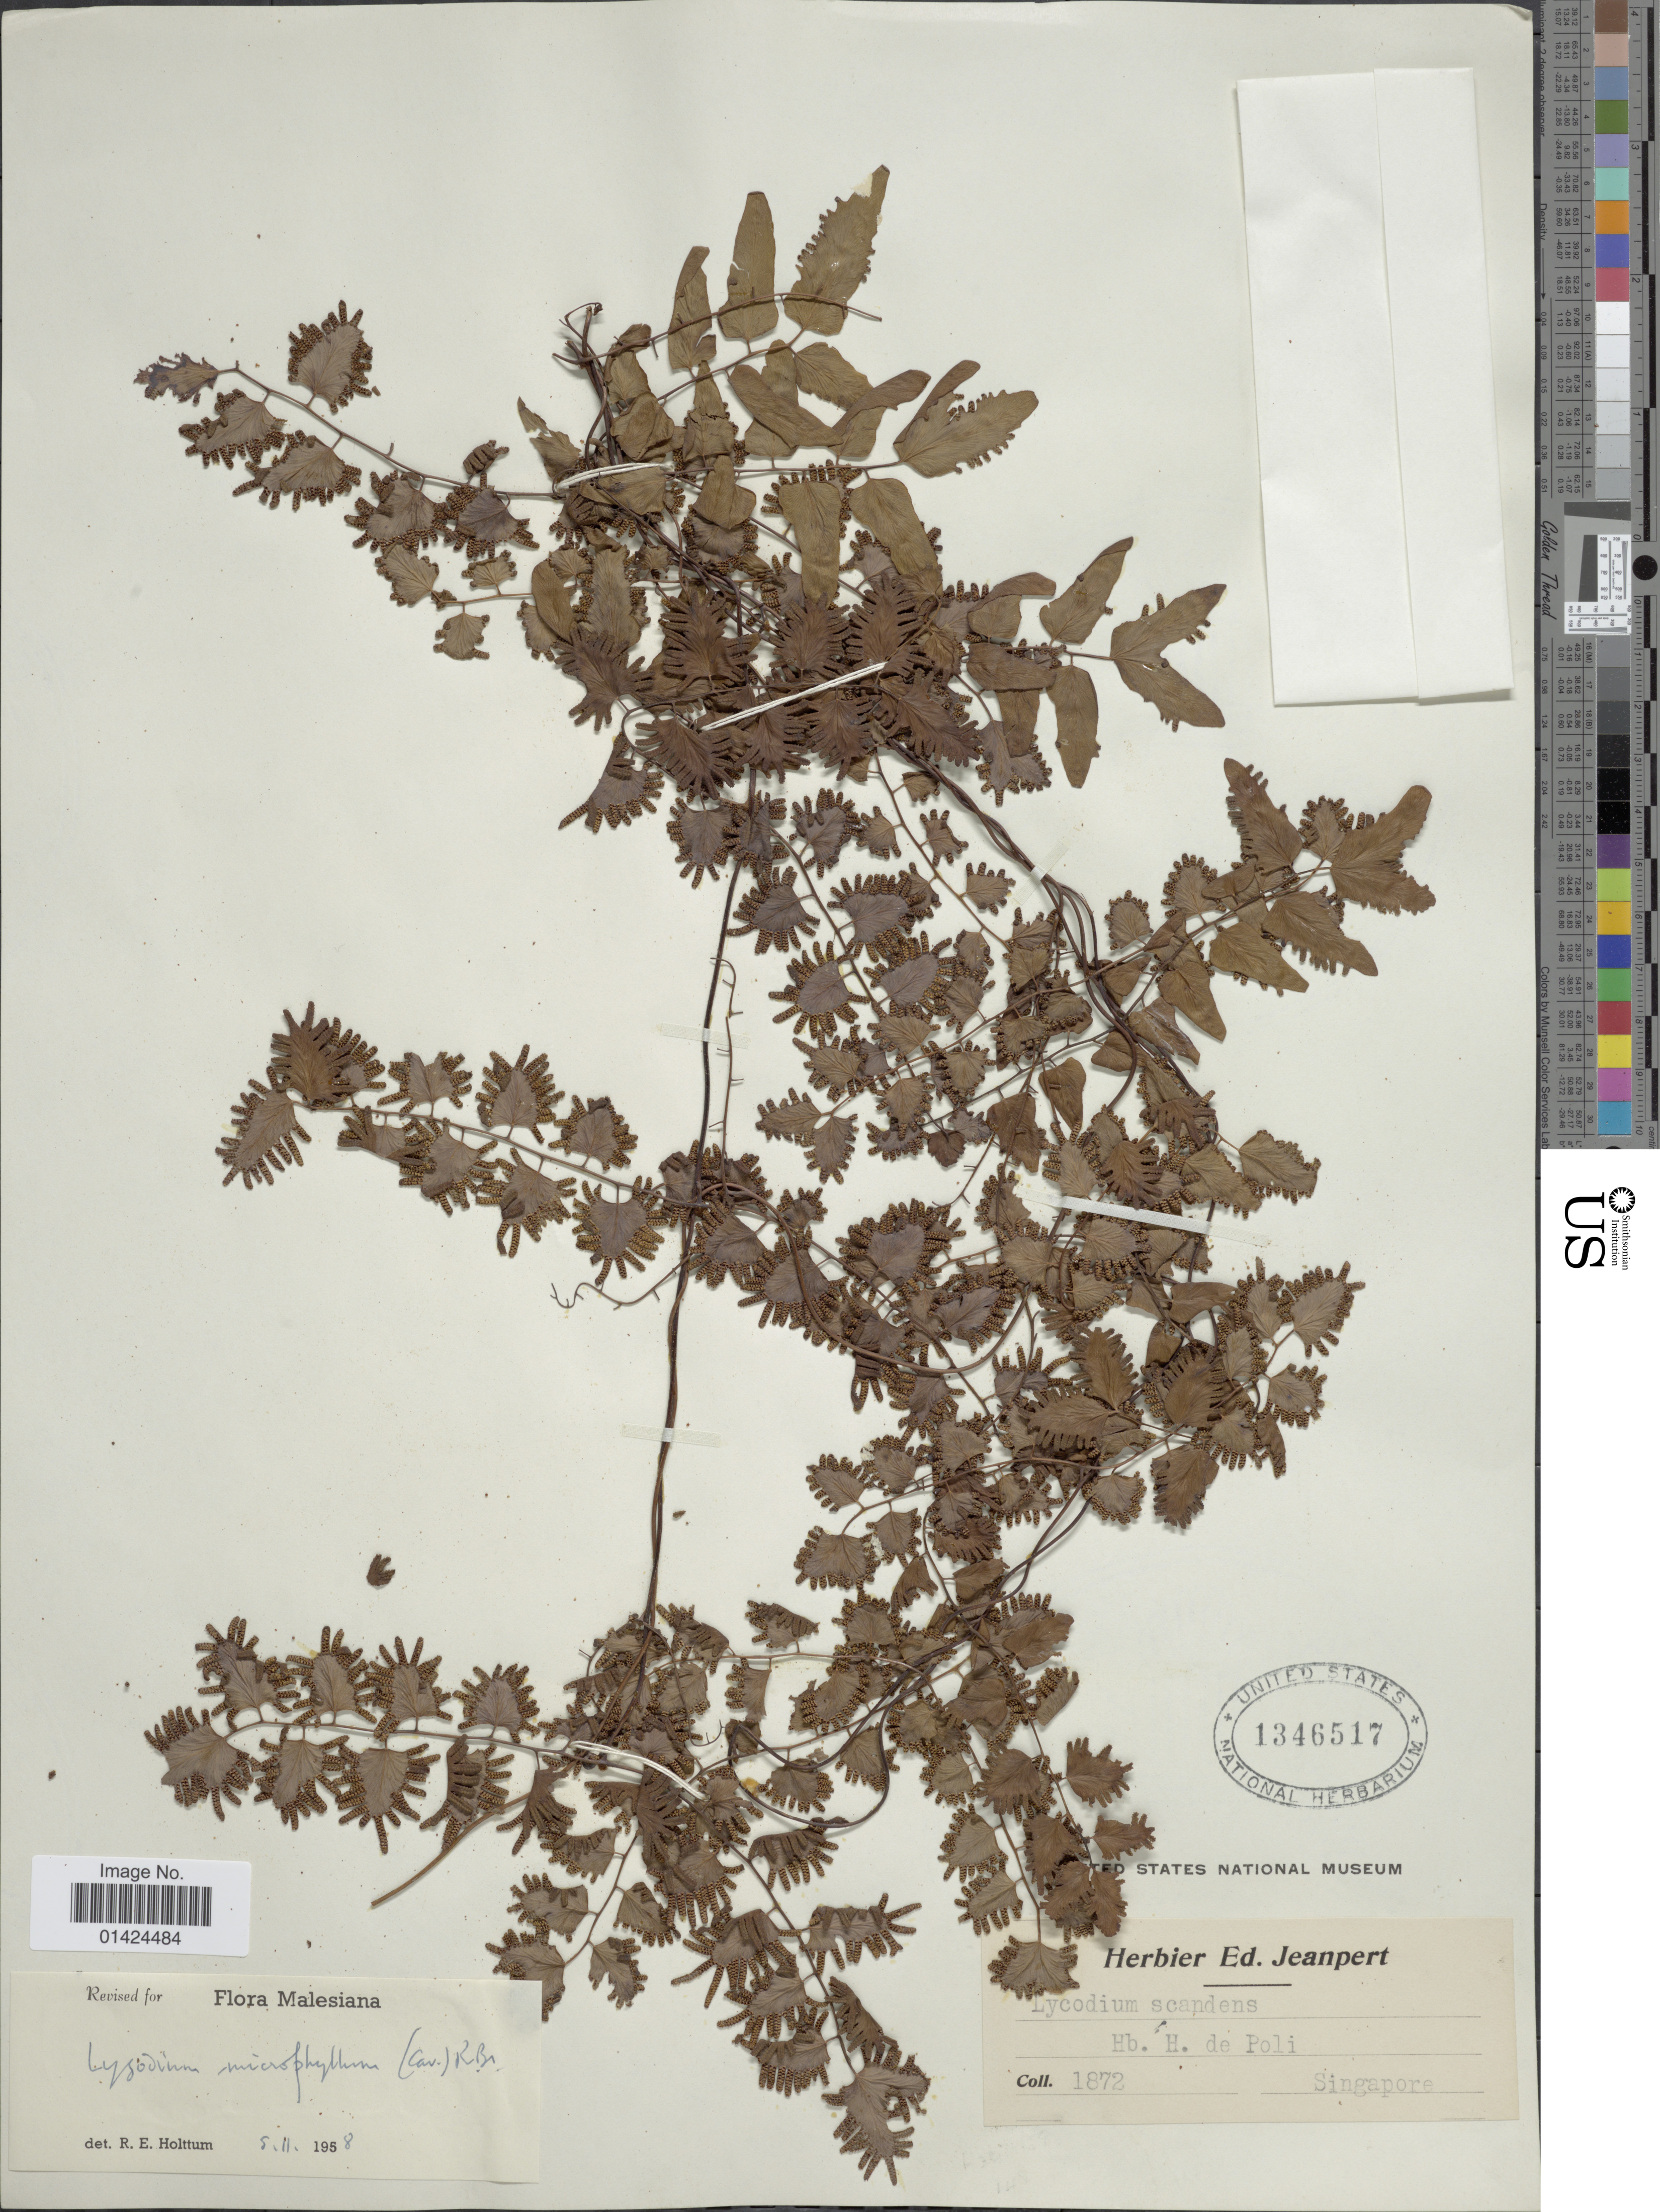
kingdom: Plantae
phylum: Tracheophyta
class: Polypodiopsida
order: Schizaeales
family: Lygodiaceae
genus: Lygodium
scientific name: Lygodium microphyllum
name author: (Cav.) R. Br.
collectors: ex herb. Ed. Jeanpert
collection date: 1872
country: Singapore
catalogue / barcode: US 1346517